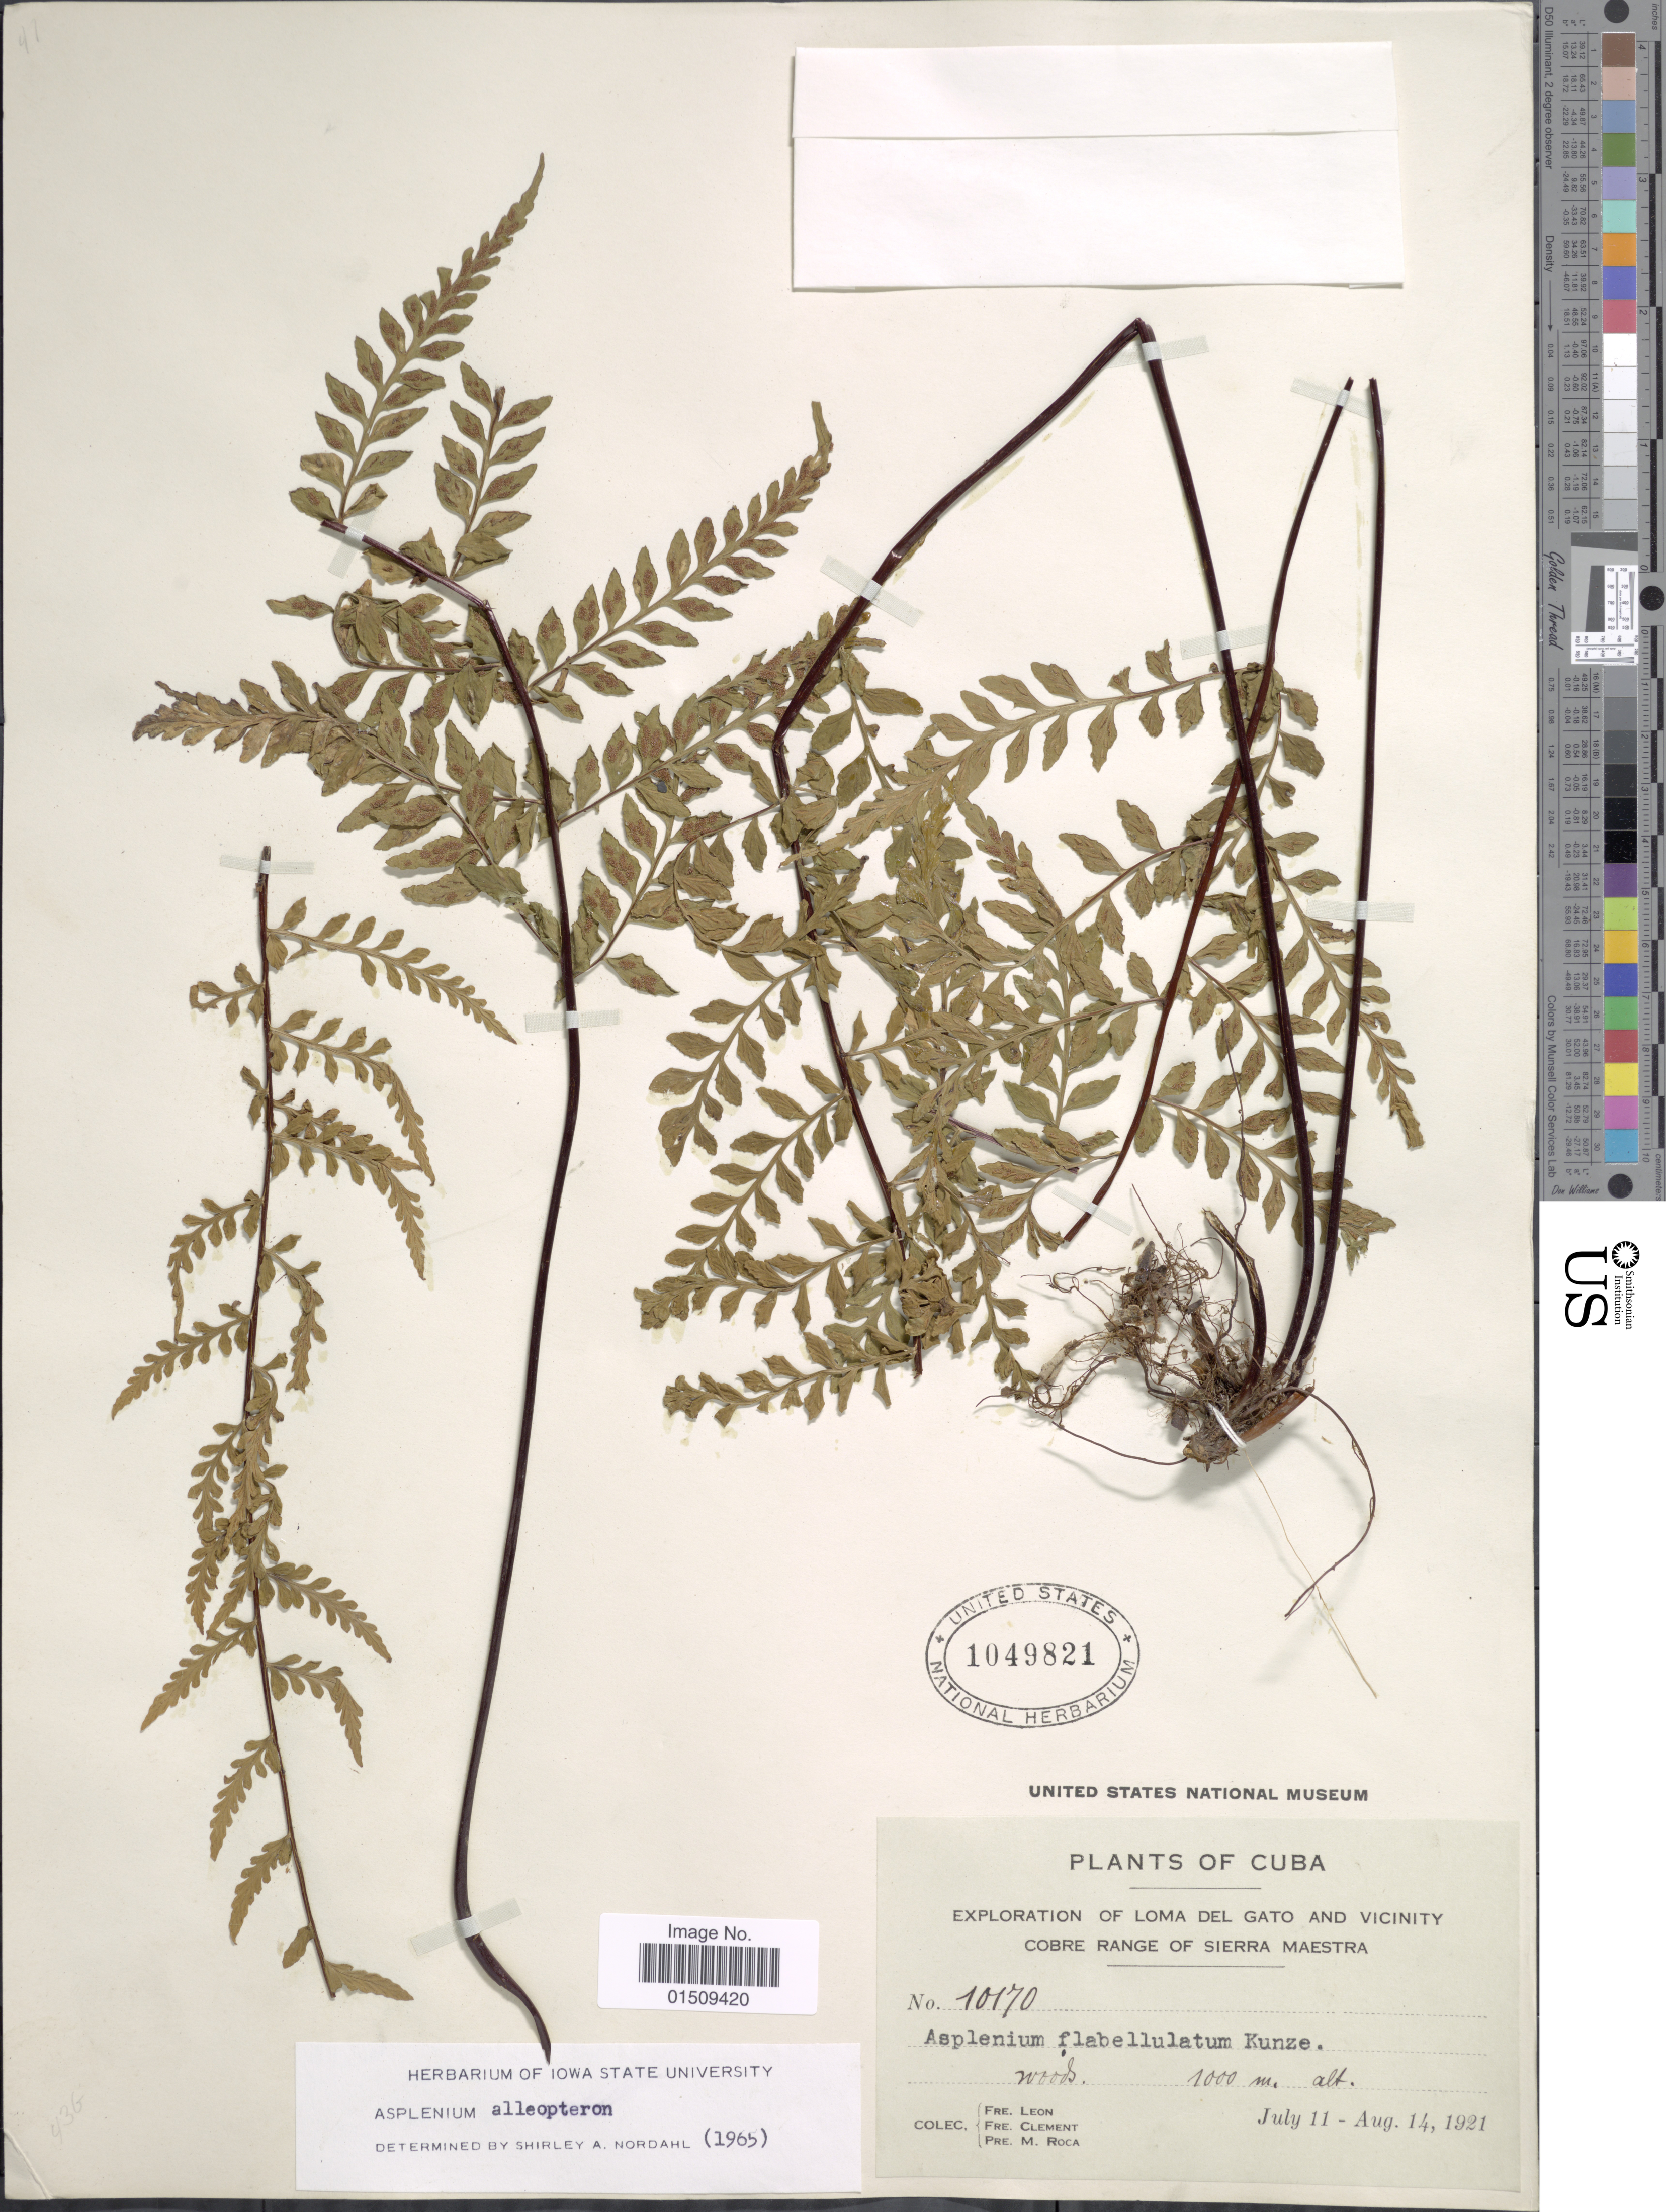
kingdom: Plantae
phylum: Tracheophyta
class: Polypodiopsida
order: Polypodiales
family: Aspleniaceae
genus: Asplenium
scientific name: Asplenium radicans var. radicans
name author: L.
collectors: Bro. León, B. Clement & M. Roca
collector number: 10170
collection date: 1921-07-11/1921-08-14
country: Cuba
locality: Loma del Gato and vicinity, Cobre Range of Sierra Maestra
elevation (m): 1000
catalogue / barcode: US 1049821